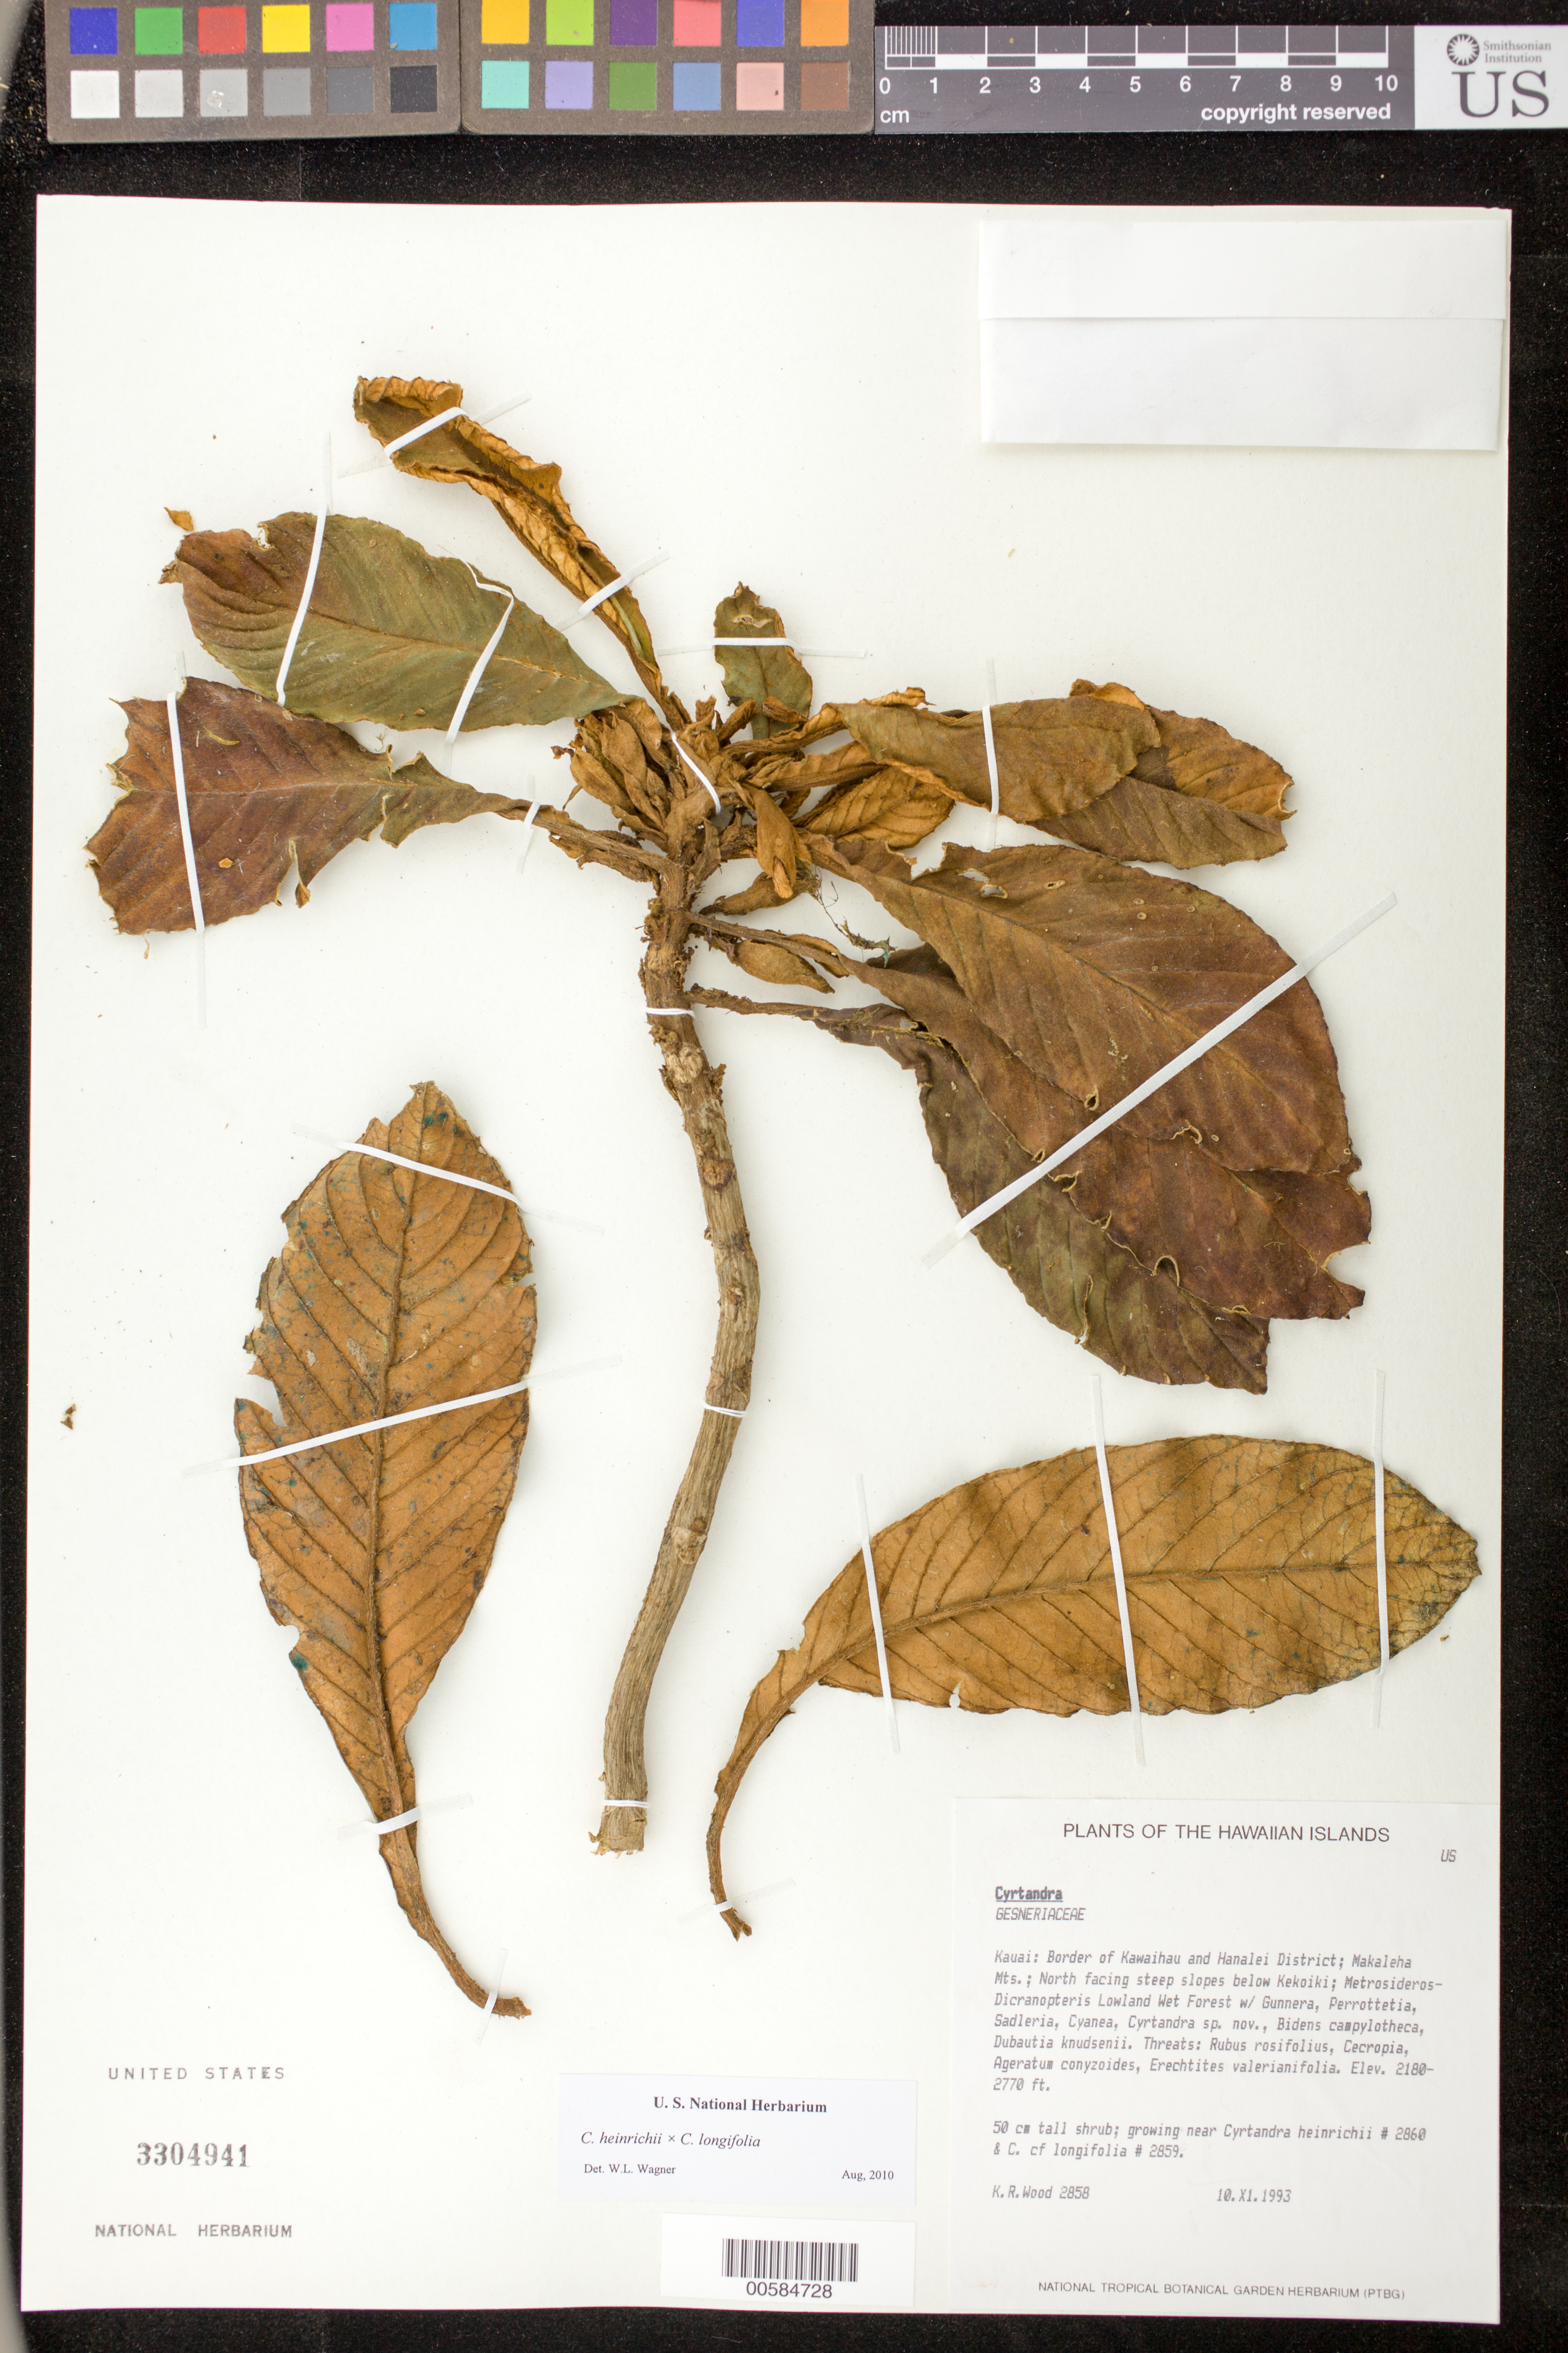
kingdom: Plantae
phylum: Tracheophyta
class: Magnoliopsida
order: Lamiales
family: Gesneriaceae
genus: Cyrtandra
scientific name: Cyrtandra heinrichii x C. longifolia (Wawra) Hillebr. ex C.B. Clarke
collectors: K. R. Wood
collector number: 2858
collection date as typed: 10 Nov 1993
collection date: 1993-11-10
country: United States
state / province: Hawaii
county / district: Kauai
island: Kaua'i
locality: Border of Kawaihau and Hanalei Dist; Makalaha Mts; N facing steep slopes below Kekoiki.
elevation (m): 2180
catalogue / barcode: US 3304941